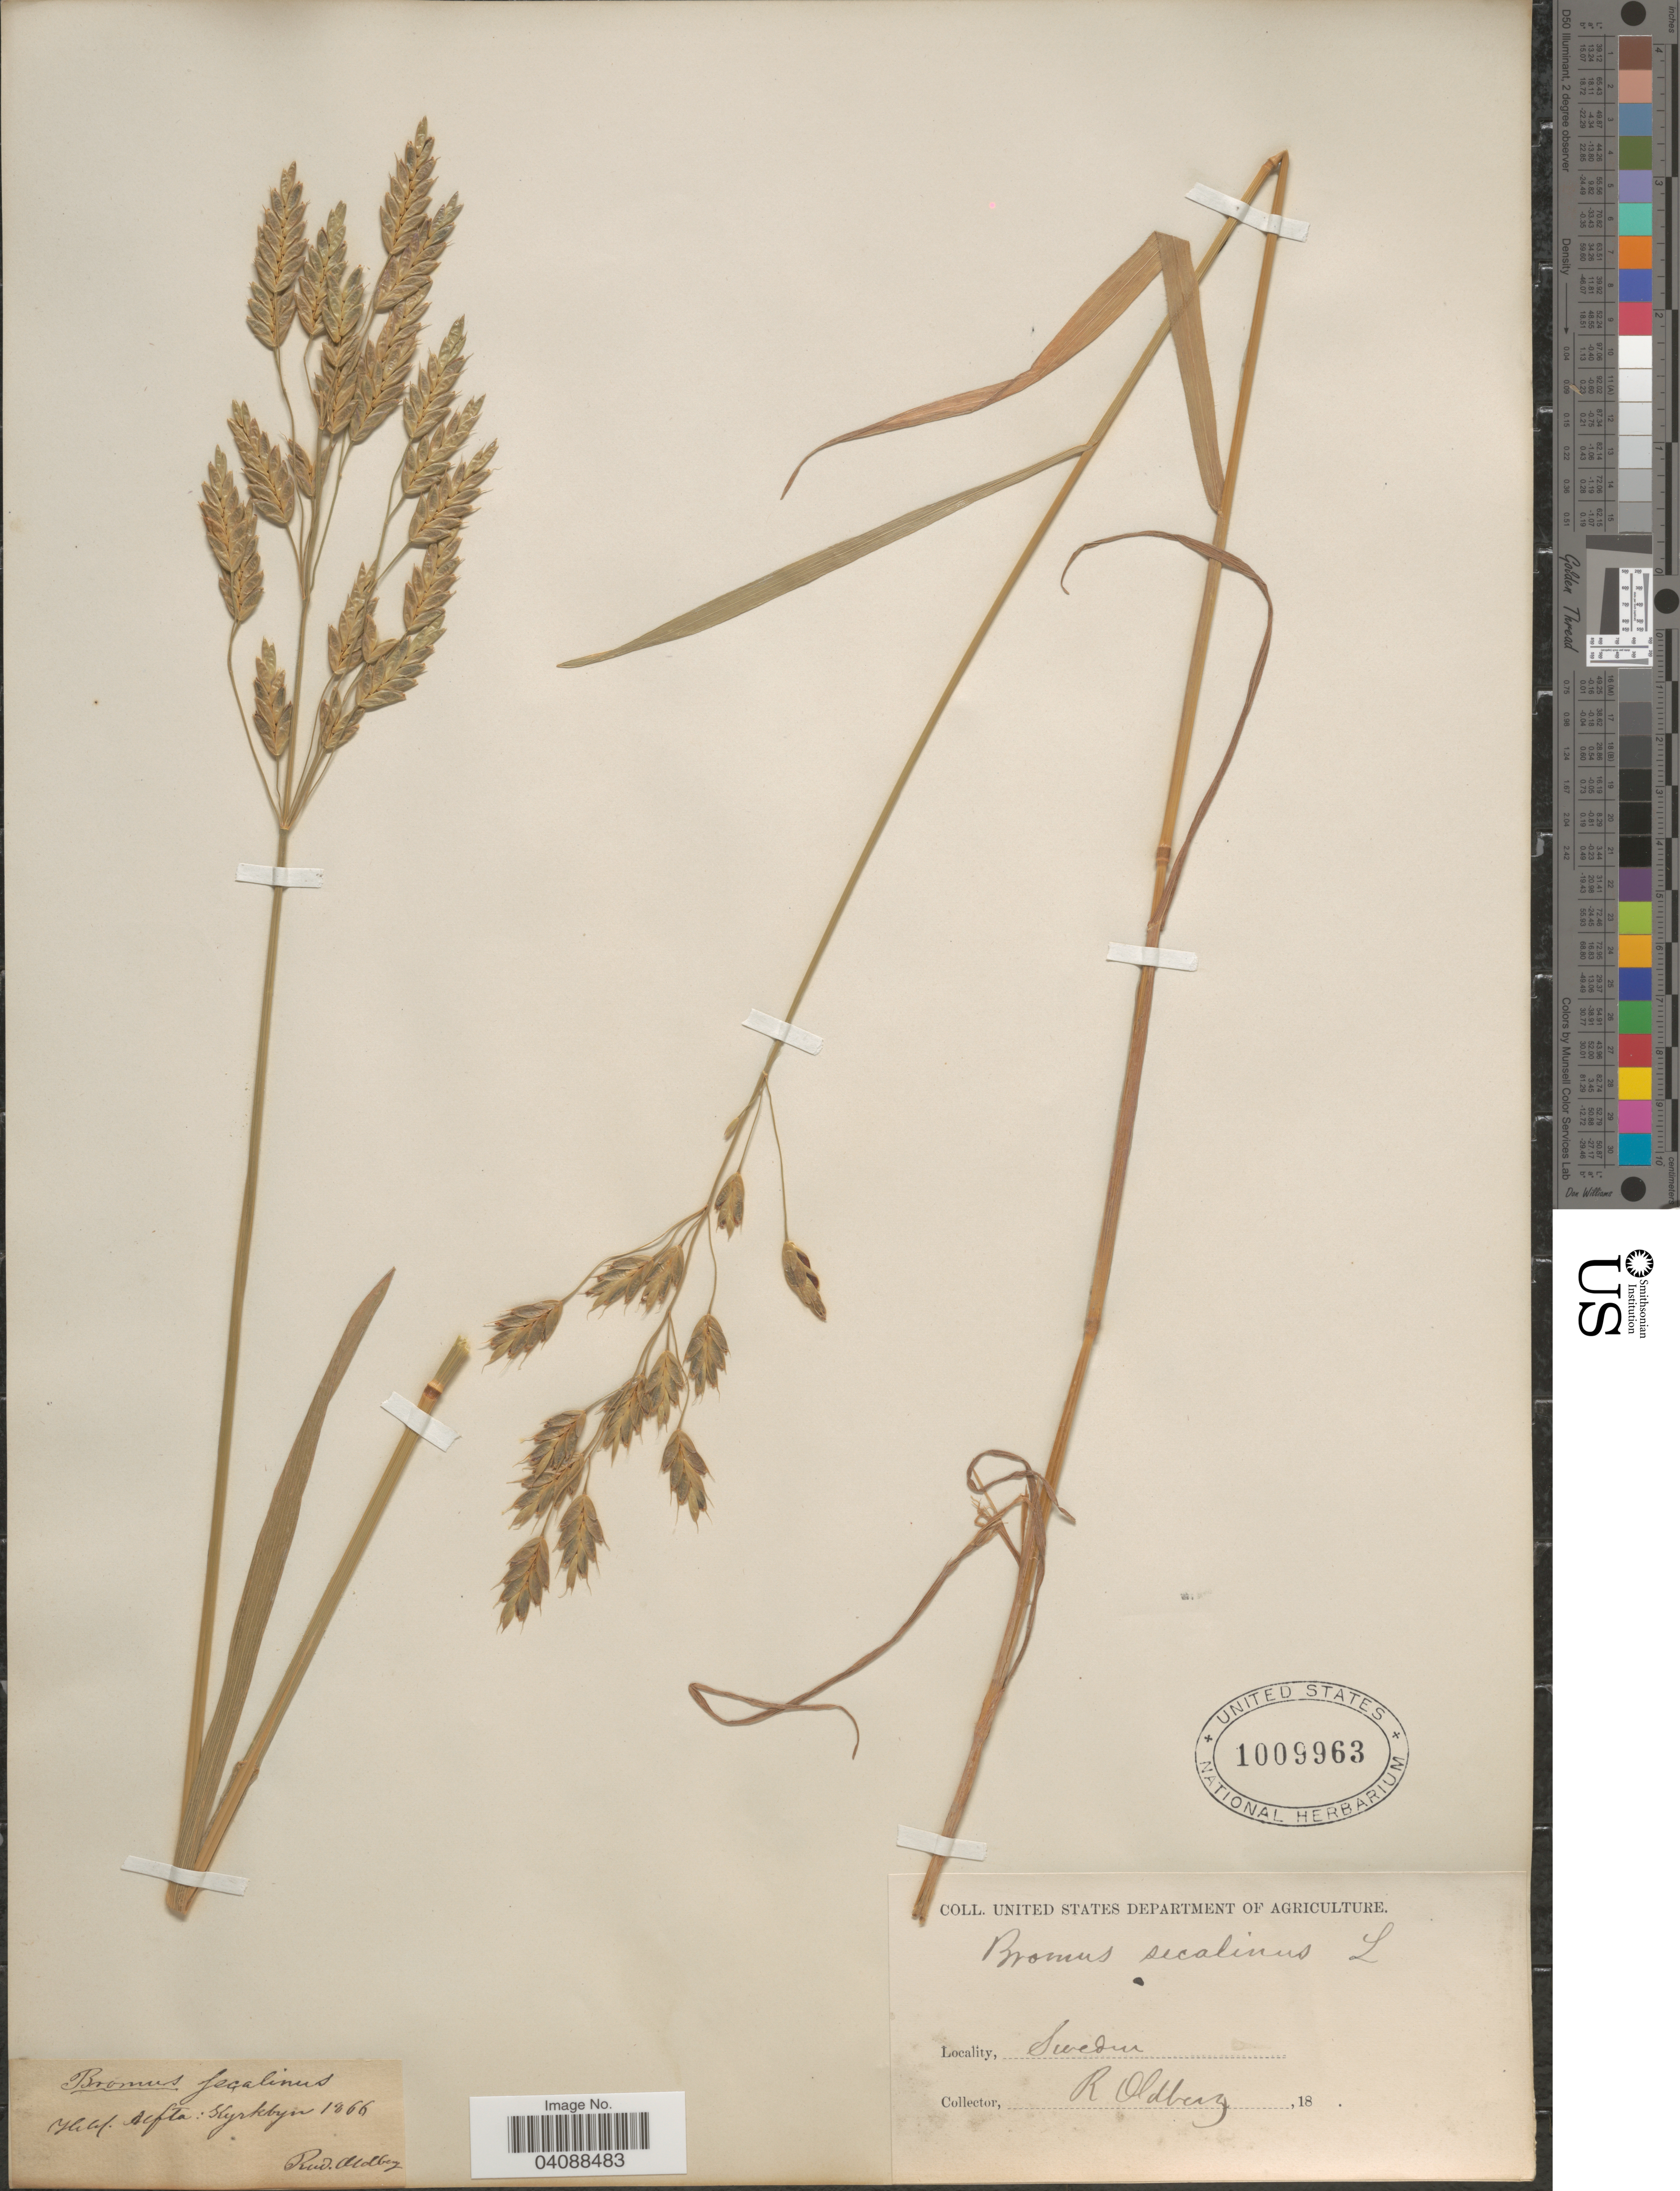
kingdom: Plantae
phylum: Tracheophyta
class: Liliopsida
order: Poales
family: Poaceae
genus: Bromus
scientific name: Bromus secalinus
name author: L.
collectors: R. Oldberg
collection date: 1866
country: Sweden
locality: Helsf. Alfta: Kyrkbyn.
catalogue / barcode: US 1009963